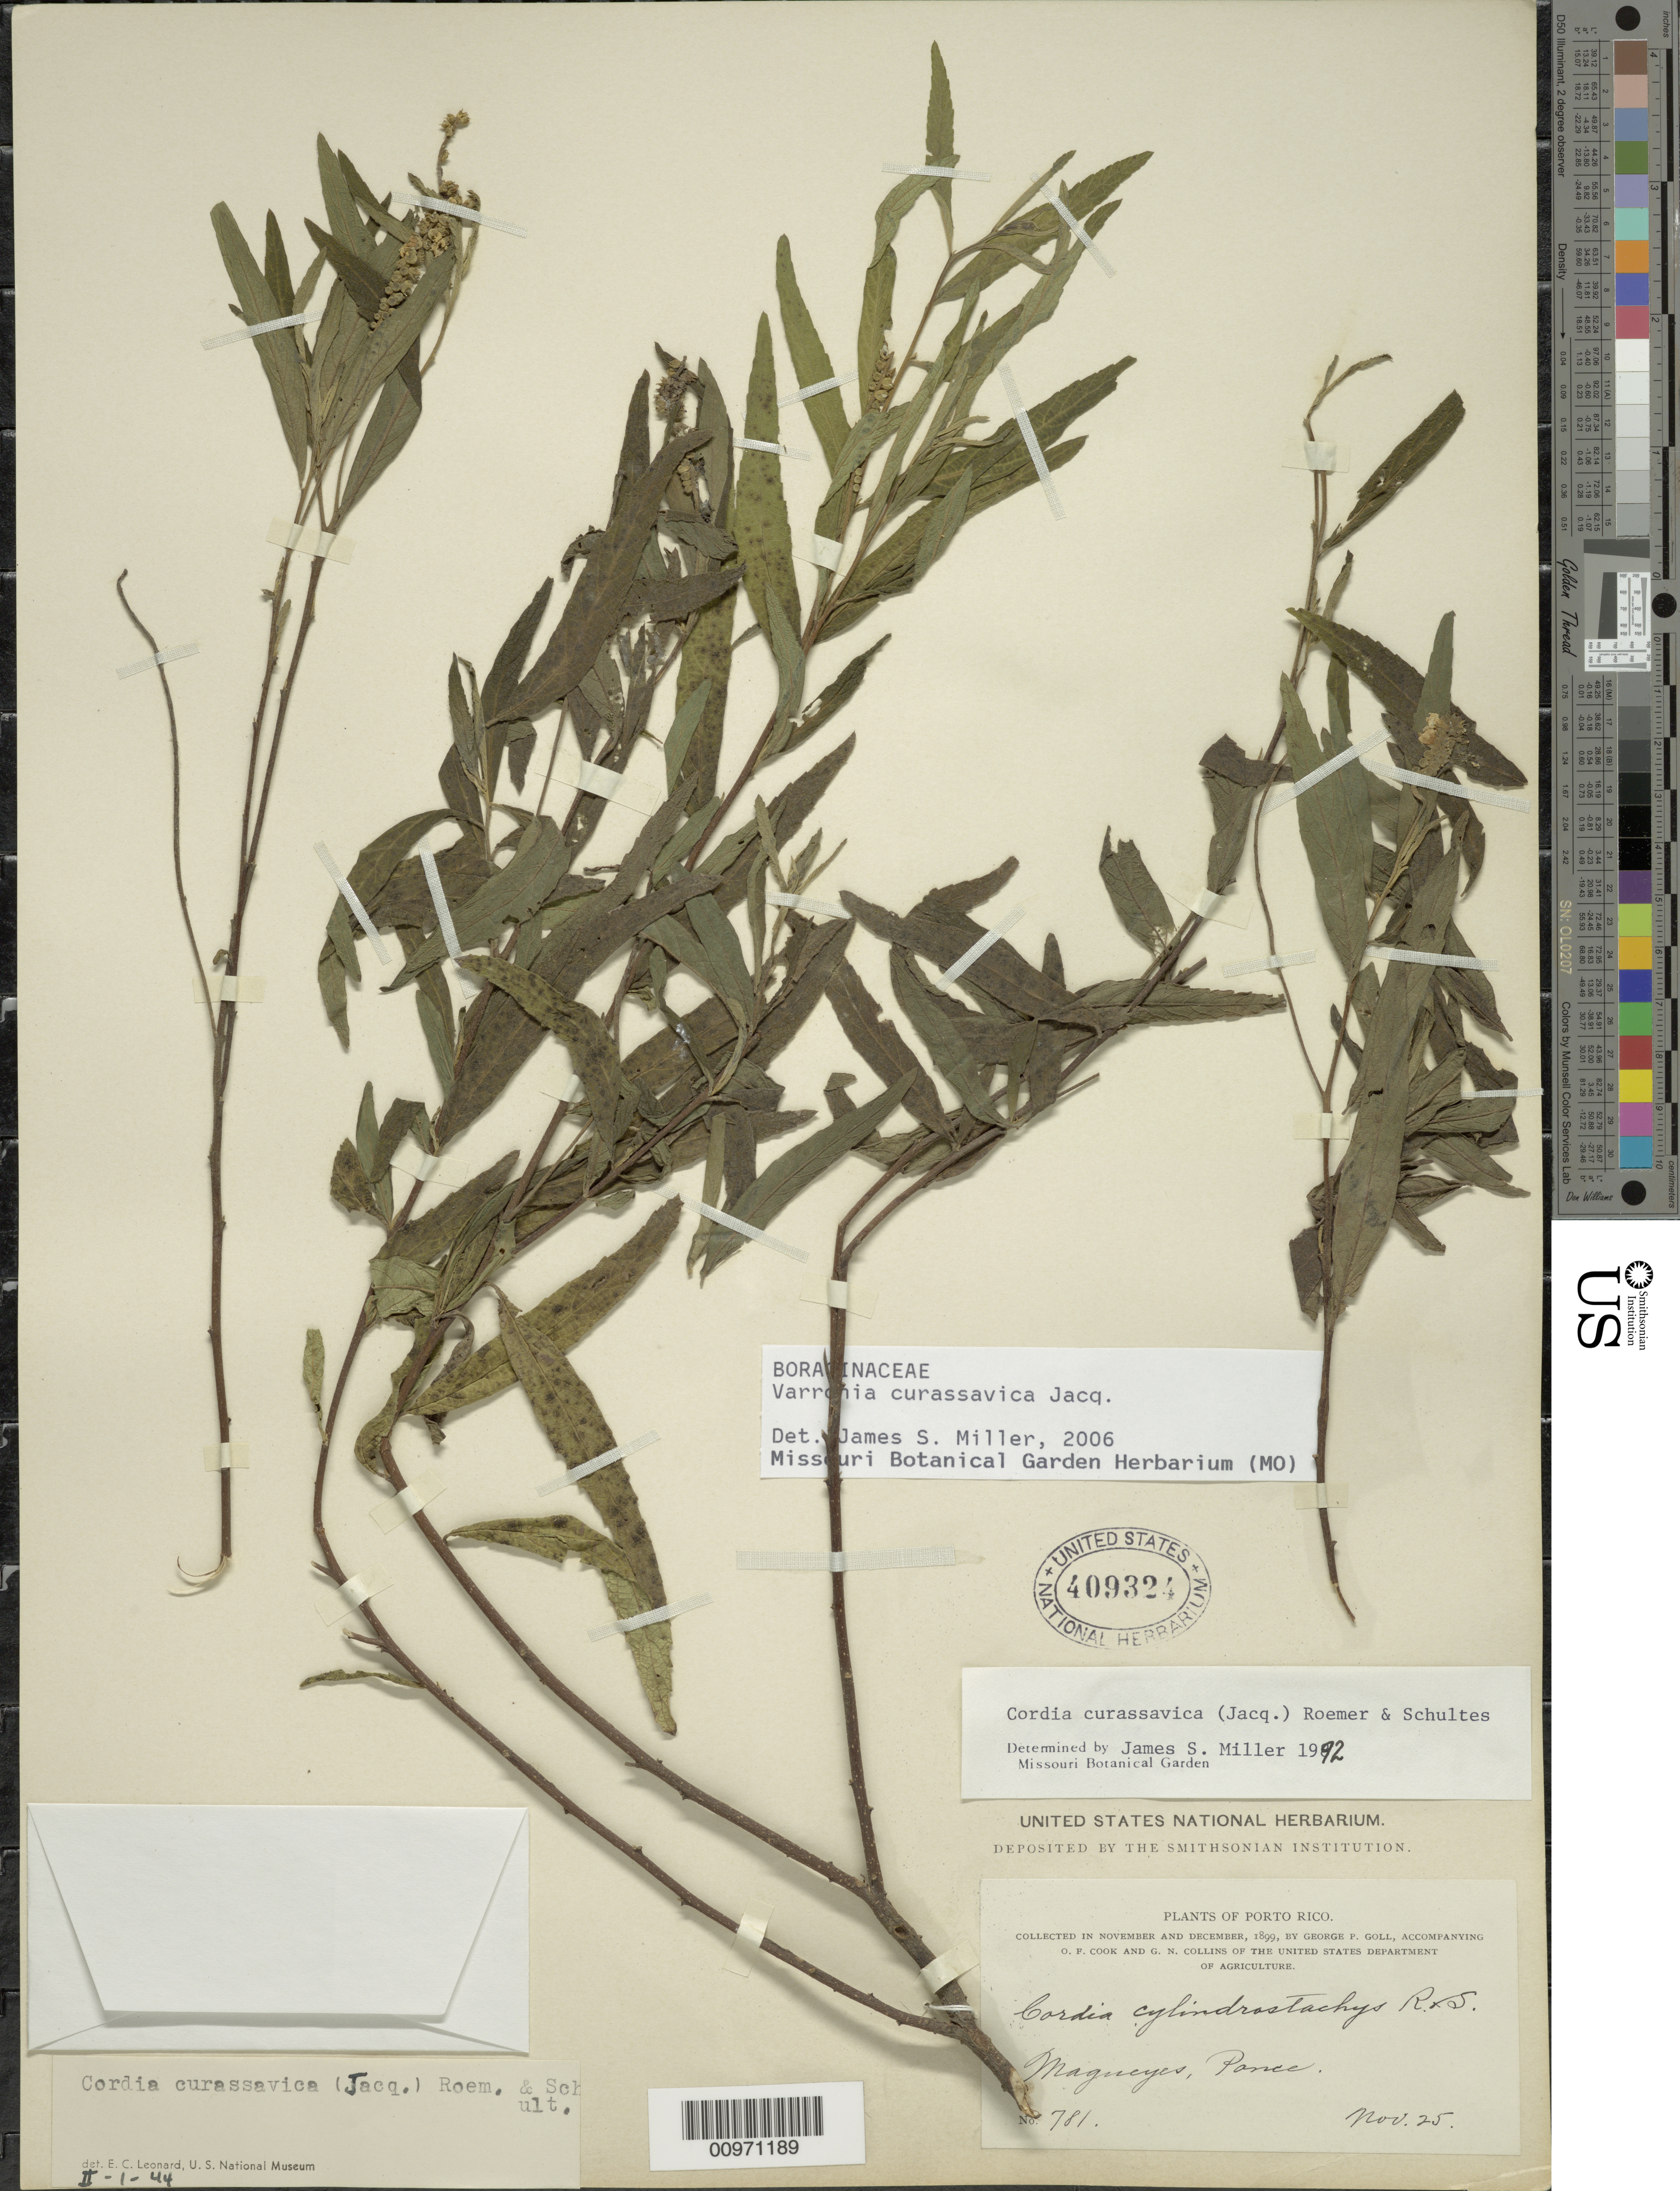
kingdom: Plantae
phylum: Tracheophyta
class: Magnoliopsida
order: Boraginales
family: Cordiaceae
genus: Varronia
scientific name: Varronia curassavica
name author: Jacq.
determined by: Miller, James S., (MO), Missouri Botanical Garden (UNITED STATES)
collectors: G. Goll, O. F. Cook & G. N. Collins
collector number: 781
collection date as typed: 25 Nov 1899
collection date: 1899-11-25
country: Puerto Rico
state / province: Ponce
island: Puerto Rico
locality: Magueyes, Ponce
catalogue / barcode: US 409324